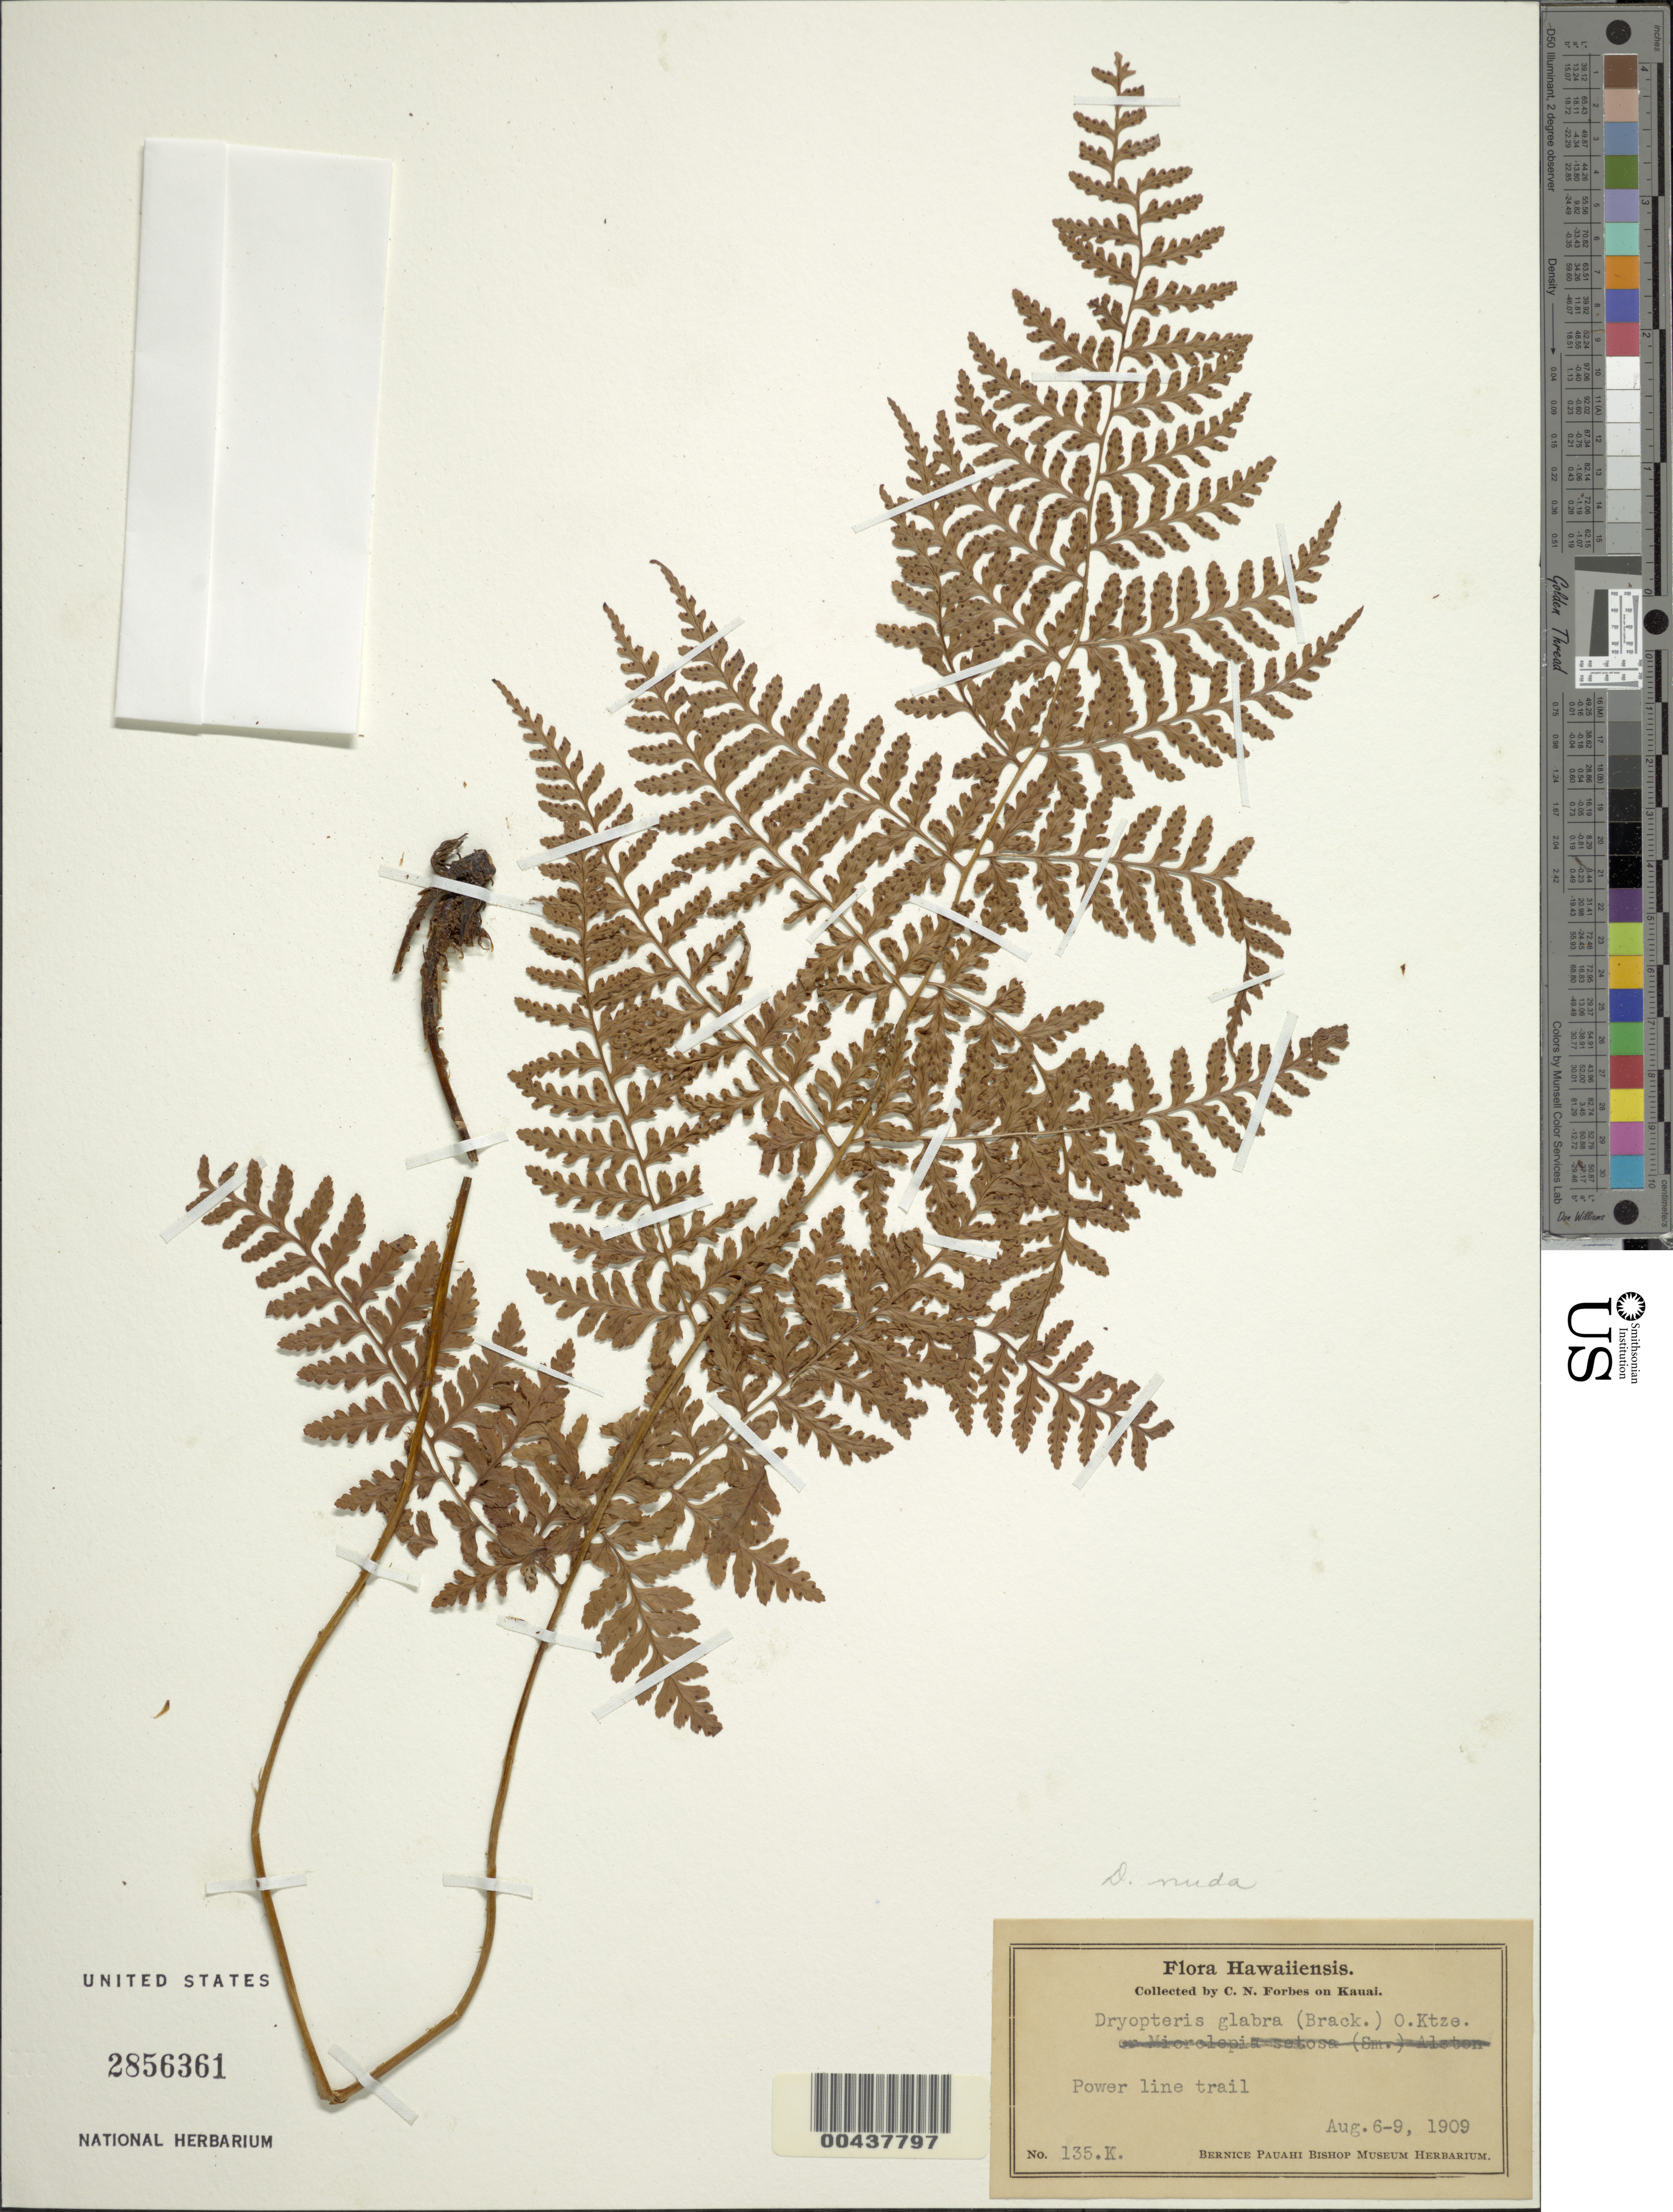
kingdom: Plantae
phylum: Tracheophyta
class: Polypodiopsida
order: Polypodiales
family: Dryopteridaceae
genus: Dryopteris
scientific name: Dryopteris glabra var. nuda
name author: (Underw.) Fraser-Jenk.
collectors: C. N. Forbes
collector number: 135.K.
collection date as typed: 6 Aug 1909 to 9 Aug 1909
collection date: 1909-08-06/1909-08-09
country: United States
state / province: Hawaii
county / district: Kauai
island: Kaua'i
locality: Power line trail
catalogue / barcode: US 2856361